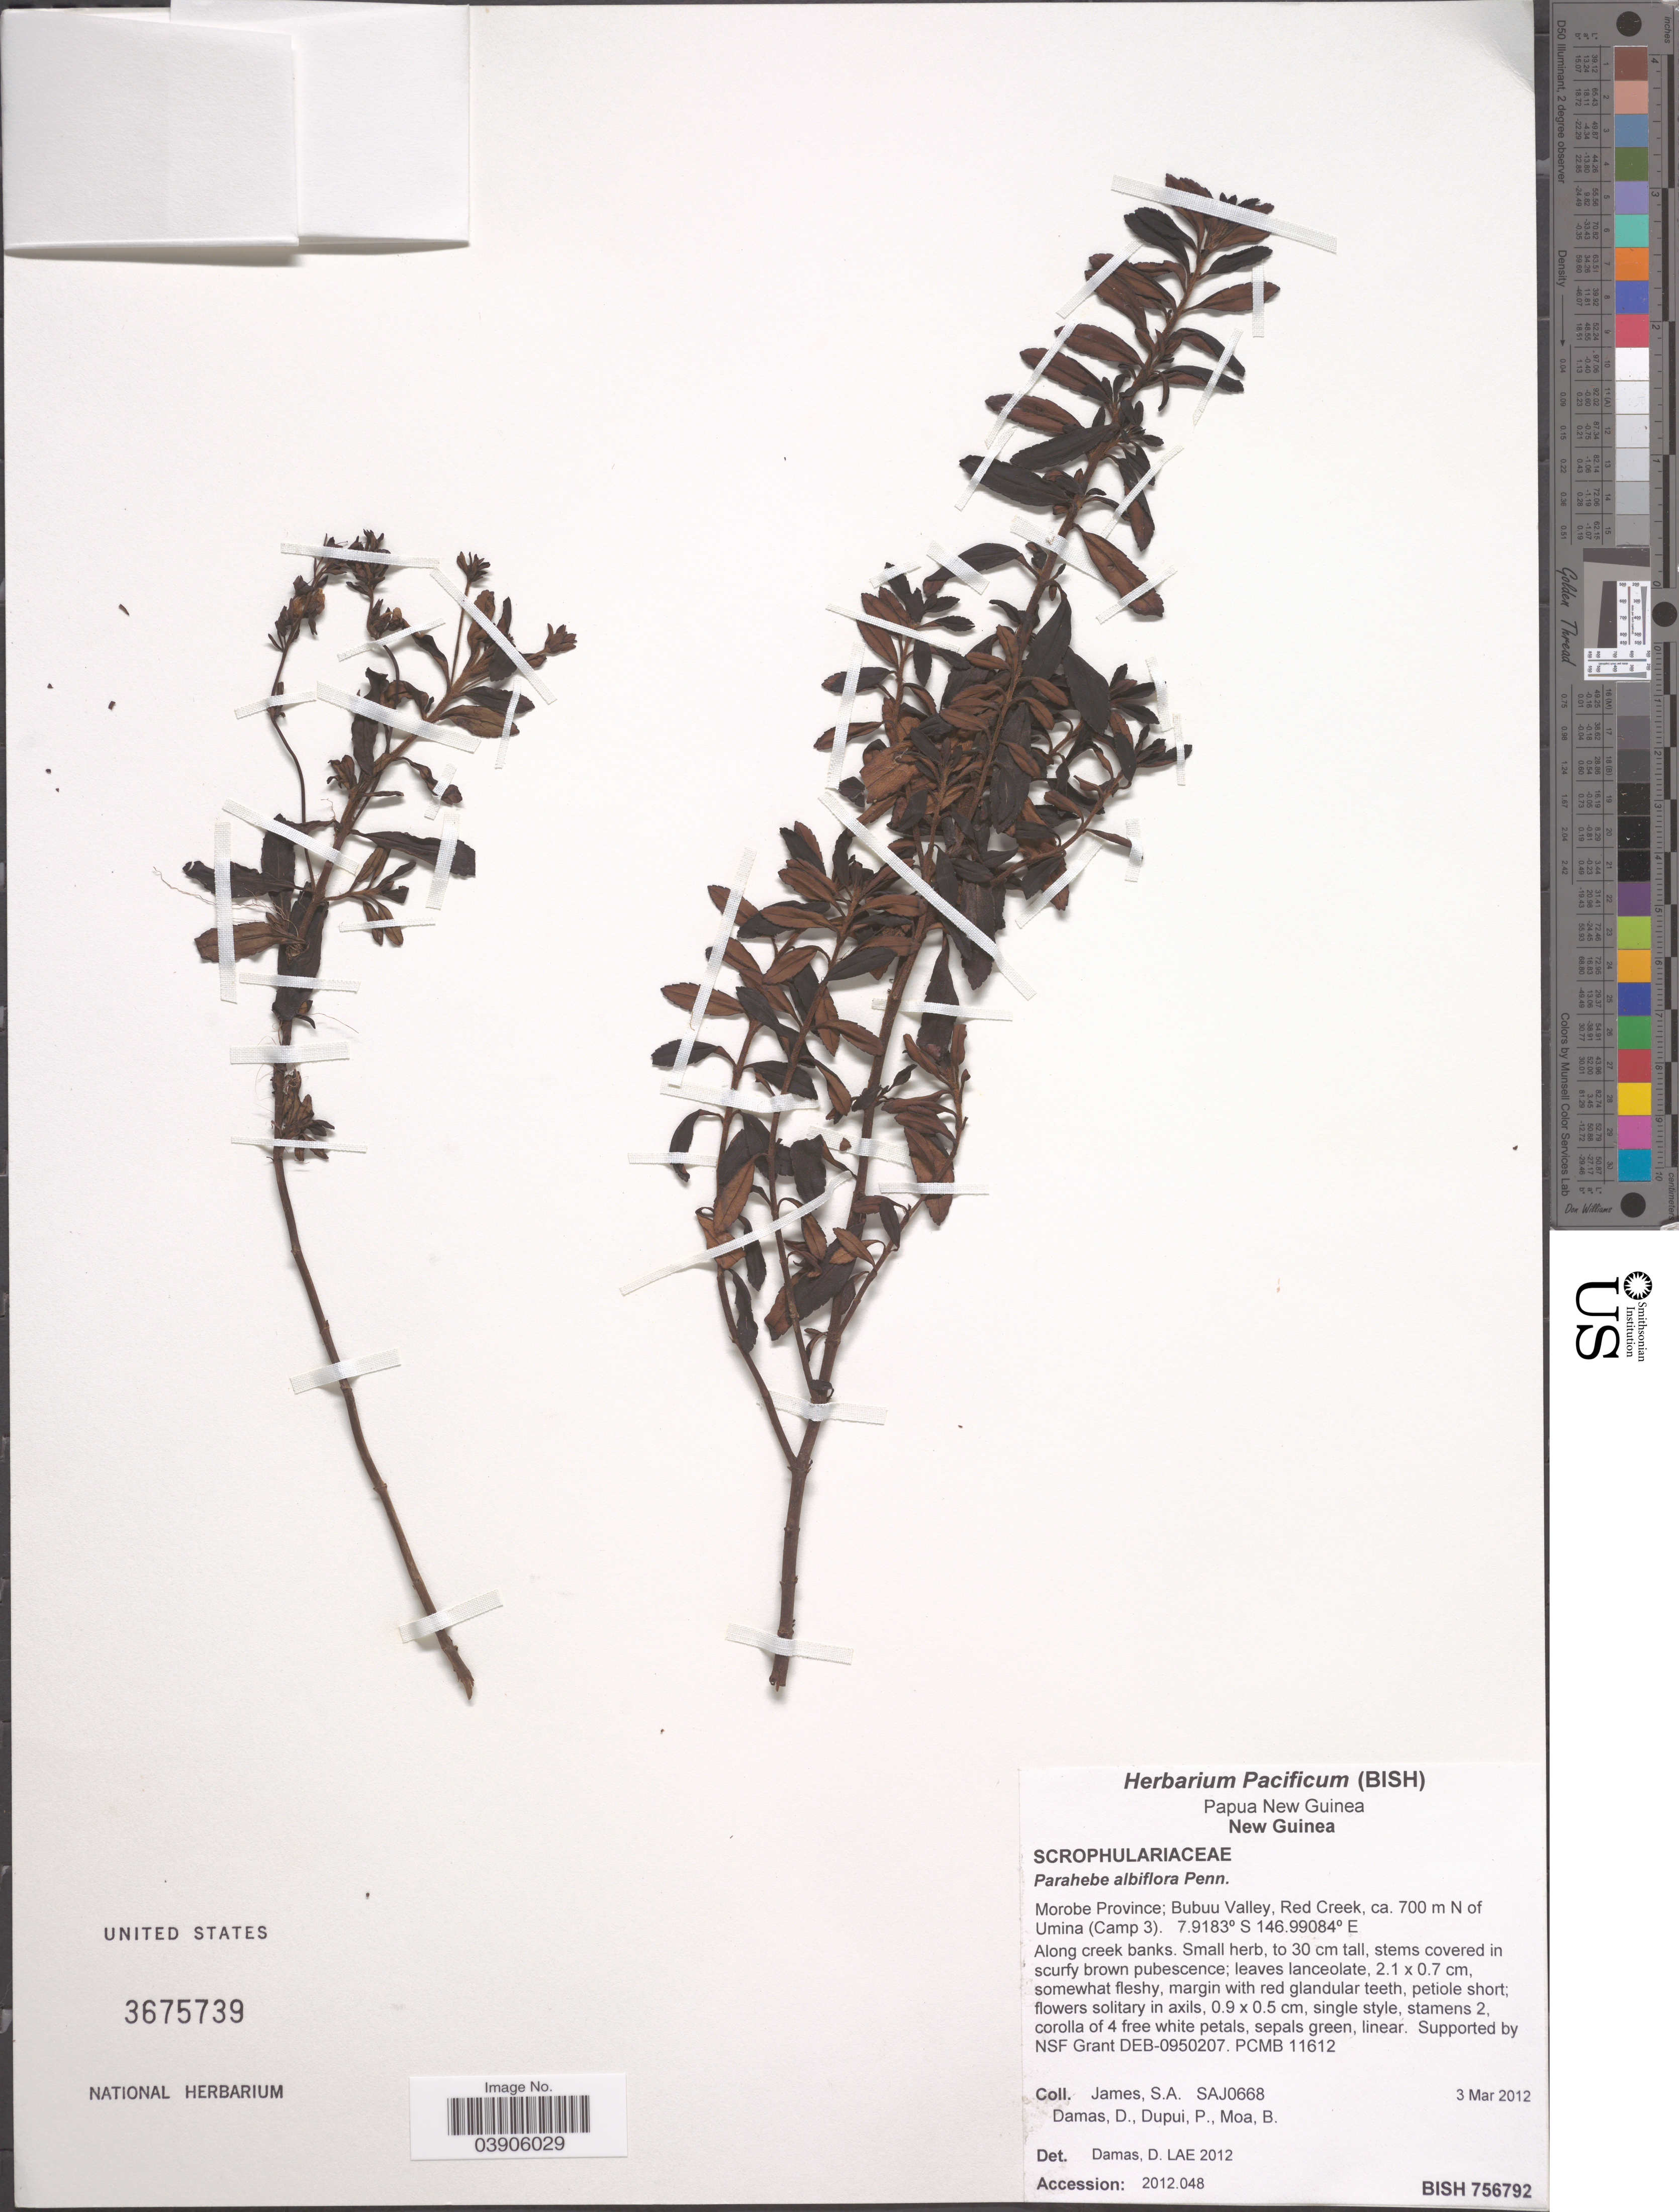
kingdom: Plantae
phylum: Tracheophyta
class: Magnoliopsida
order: Lamiales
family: Plantaginaceae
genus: Parahebe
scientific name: Parahebe albiflora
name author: P. Royen & Ehrend.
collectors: S. James, D. Damas, P. Dupui & B. Moa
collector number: SAJ0668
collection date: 2012-03-03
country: Papua New Guinea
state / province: Morobe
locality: New Guinea. Bubuu Valley, Red Creek, ca. 700 m N of Umina (Camp 3).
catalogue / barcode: US 3675739